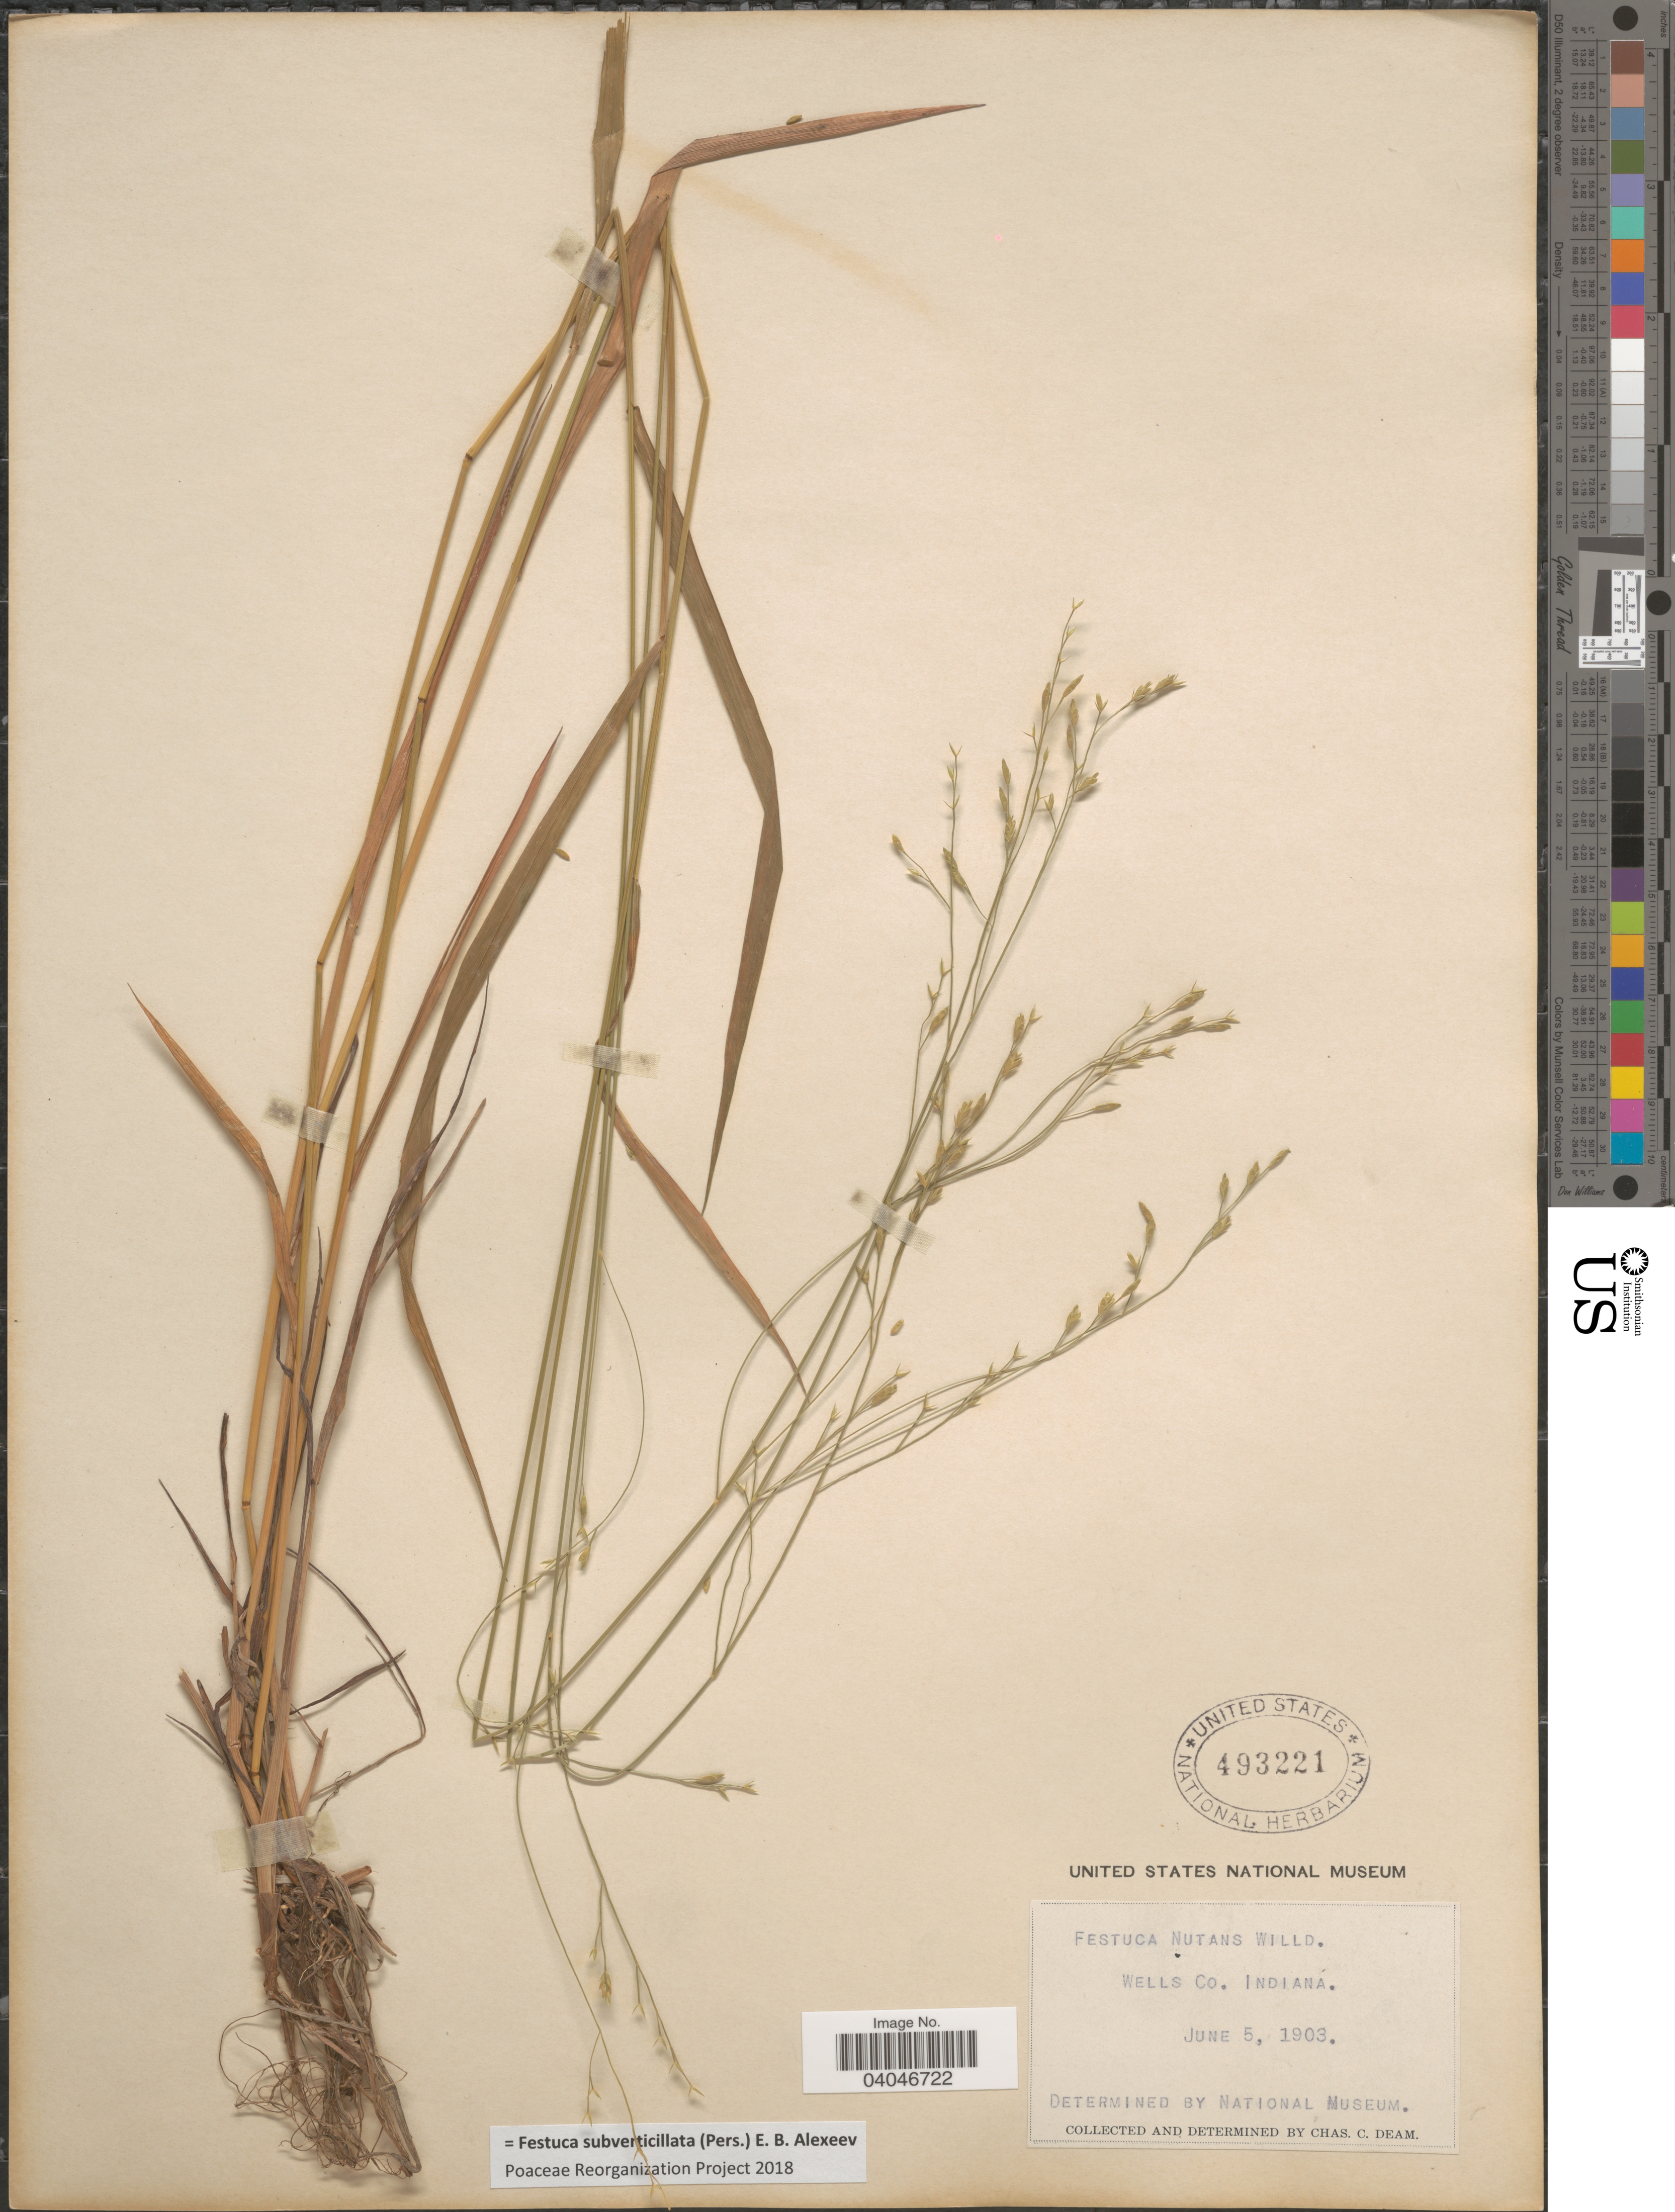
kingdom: Plantae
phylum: Tracheophyta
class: Liliopsida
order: Poales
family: Poaceae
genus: Festuca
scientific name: Festuca subverticillata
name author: (Pers.) E.B. Alexeev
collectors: C. C. Deam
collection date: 1903-06-05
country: United States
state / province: Indiana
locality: Wells Co.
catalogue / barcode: US 493221